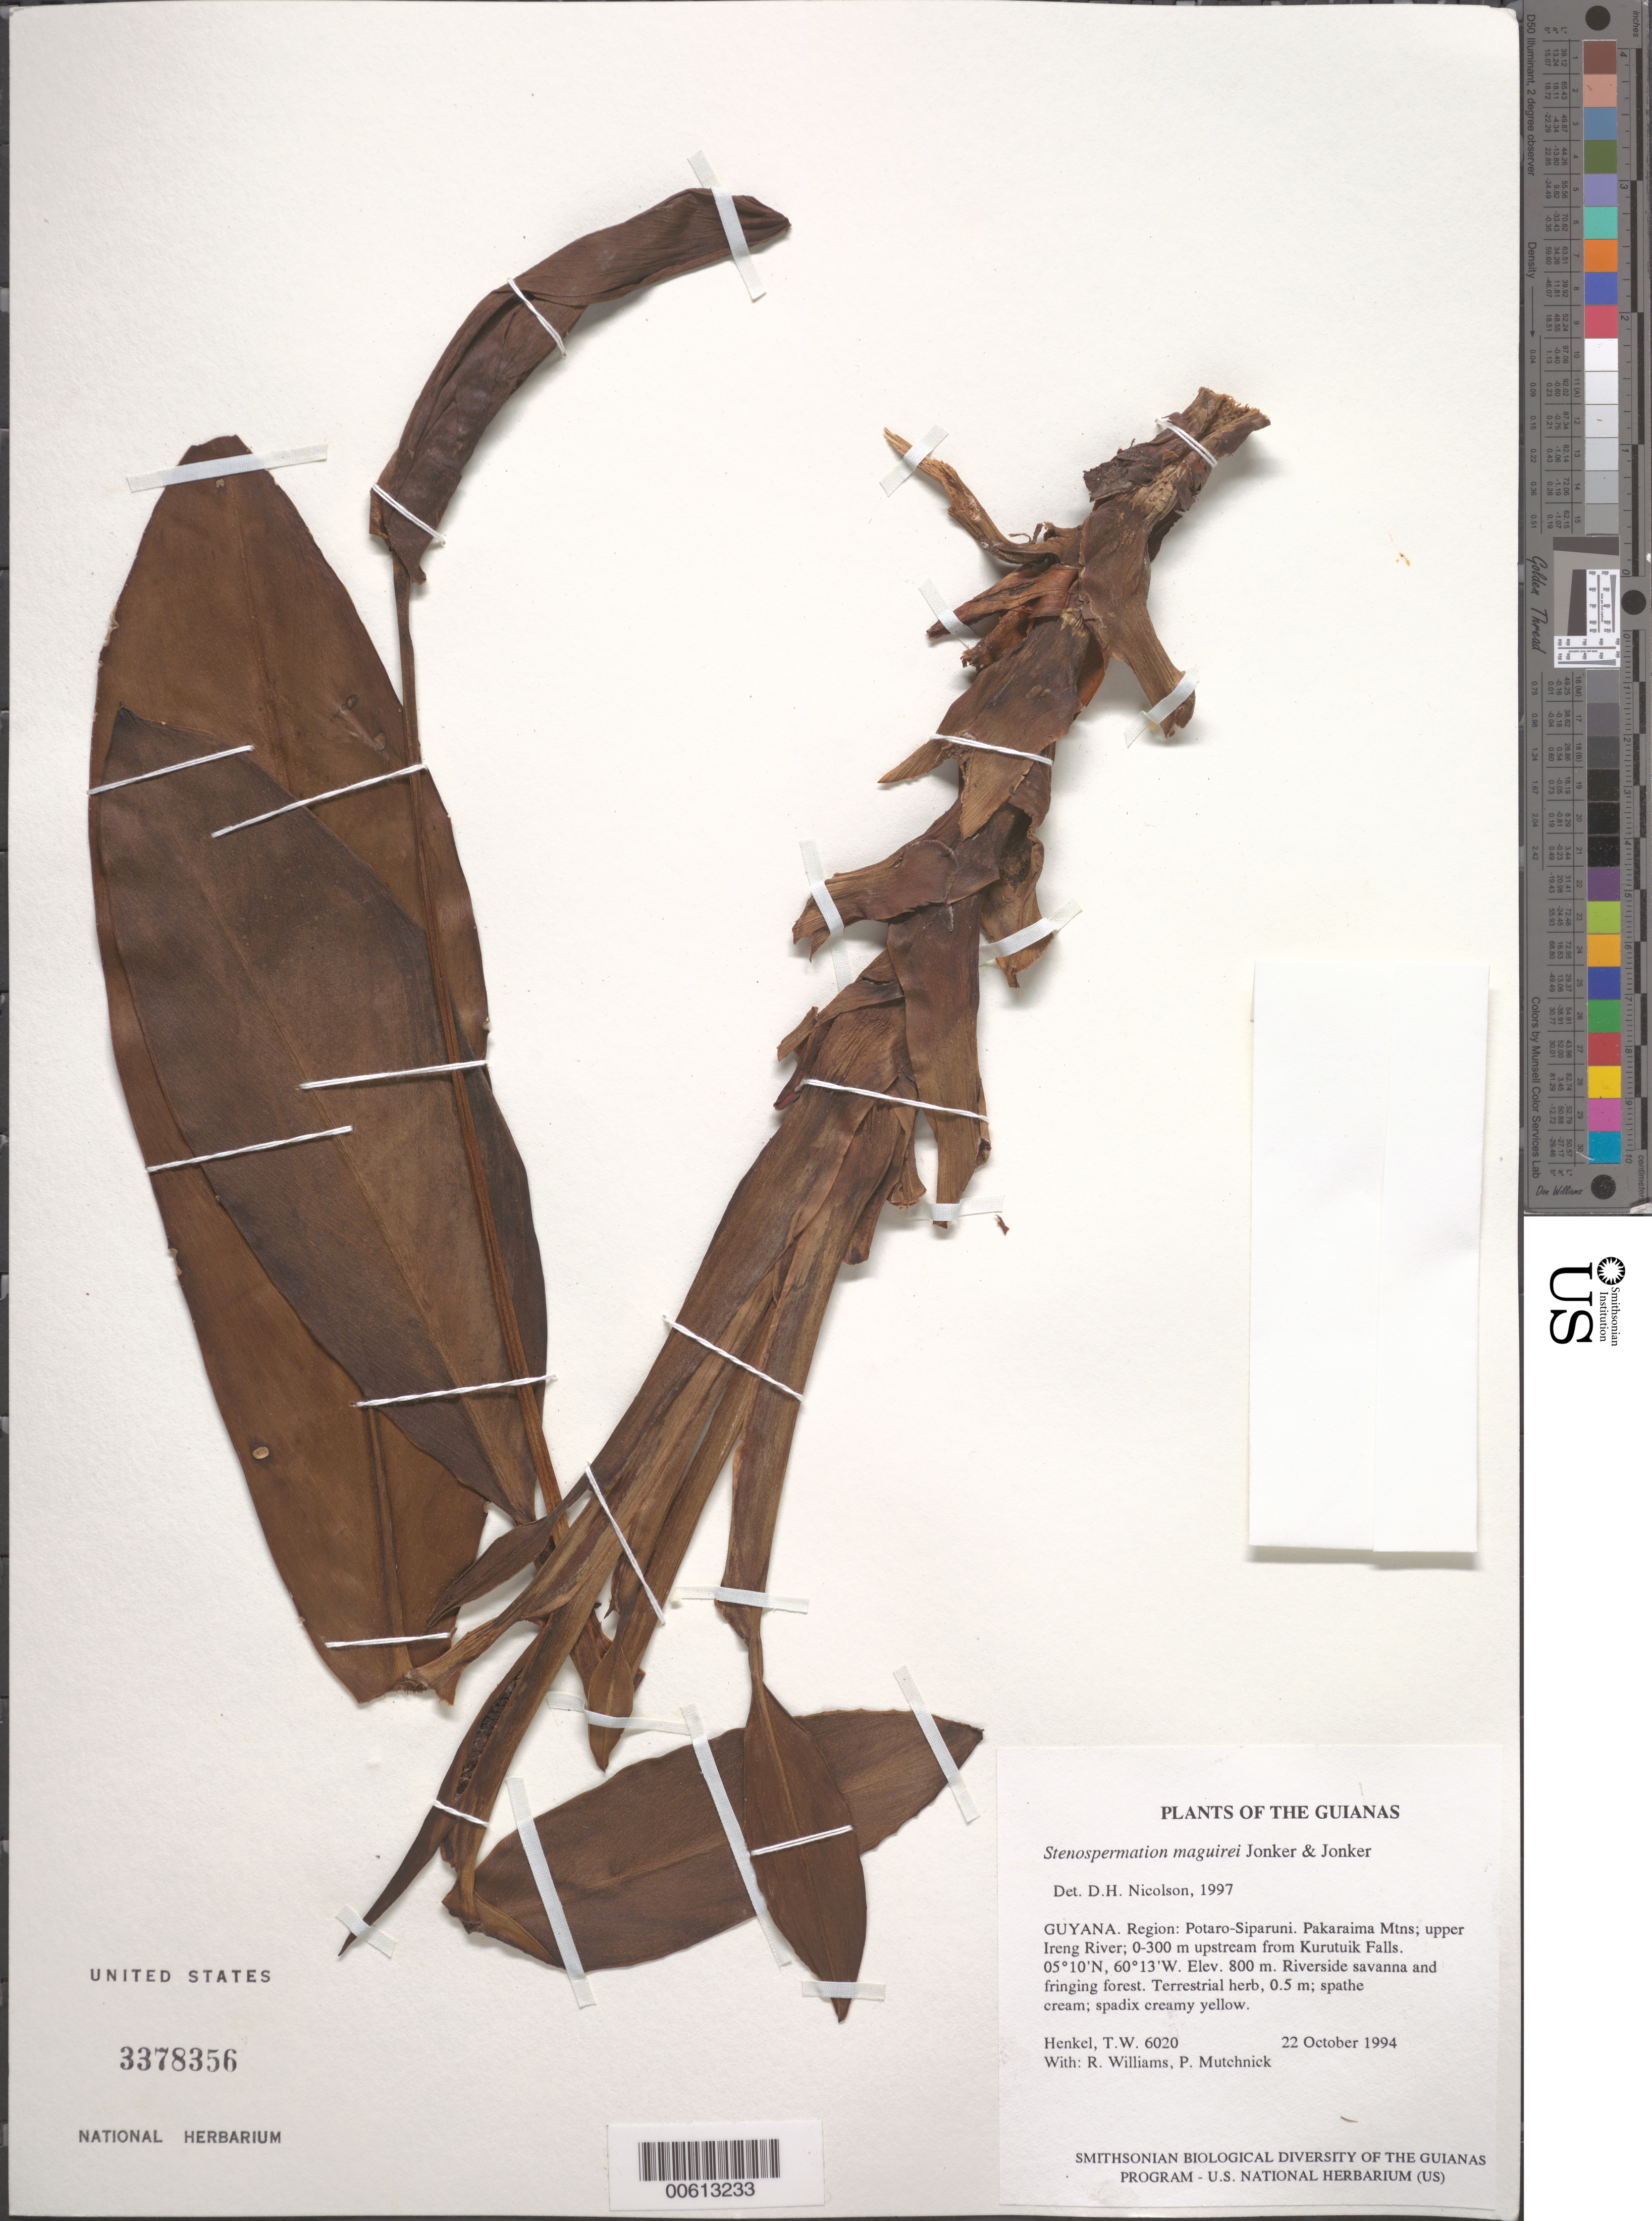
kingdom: Plantae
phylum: Tracheophyta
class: Liliopsida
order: Alismatales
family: Araceae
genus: Stenospermation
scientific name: Stenospermation maguirei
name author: A.M.E. Jonker & Jonker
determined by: Nicolson, Dan H.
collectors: T. Henkel, R. Williams & P. Mutchnick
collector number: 6020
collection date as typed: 22 October 1994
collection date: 1994-10-22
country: Guyana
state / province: Potaro-Siparuni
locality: Pakaraima Mtns; upper Ireng River; 0-300 m upstream from Kurutuik Falls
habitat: Riverside savanna and fringing forest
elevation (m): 800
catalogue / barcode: US 3378356